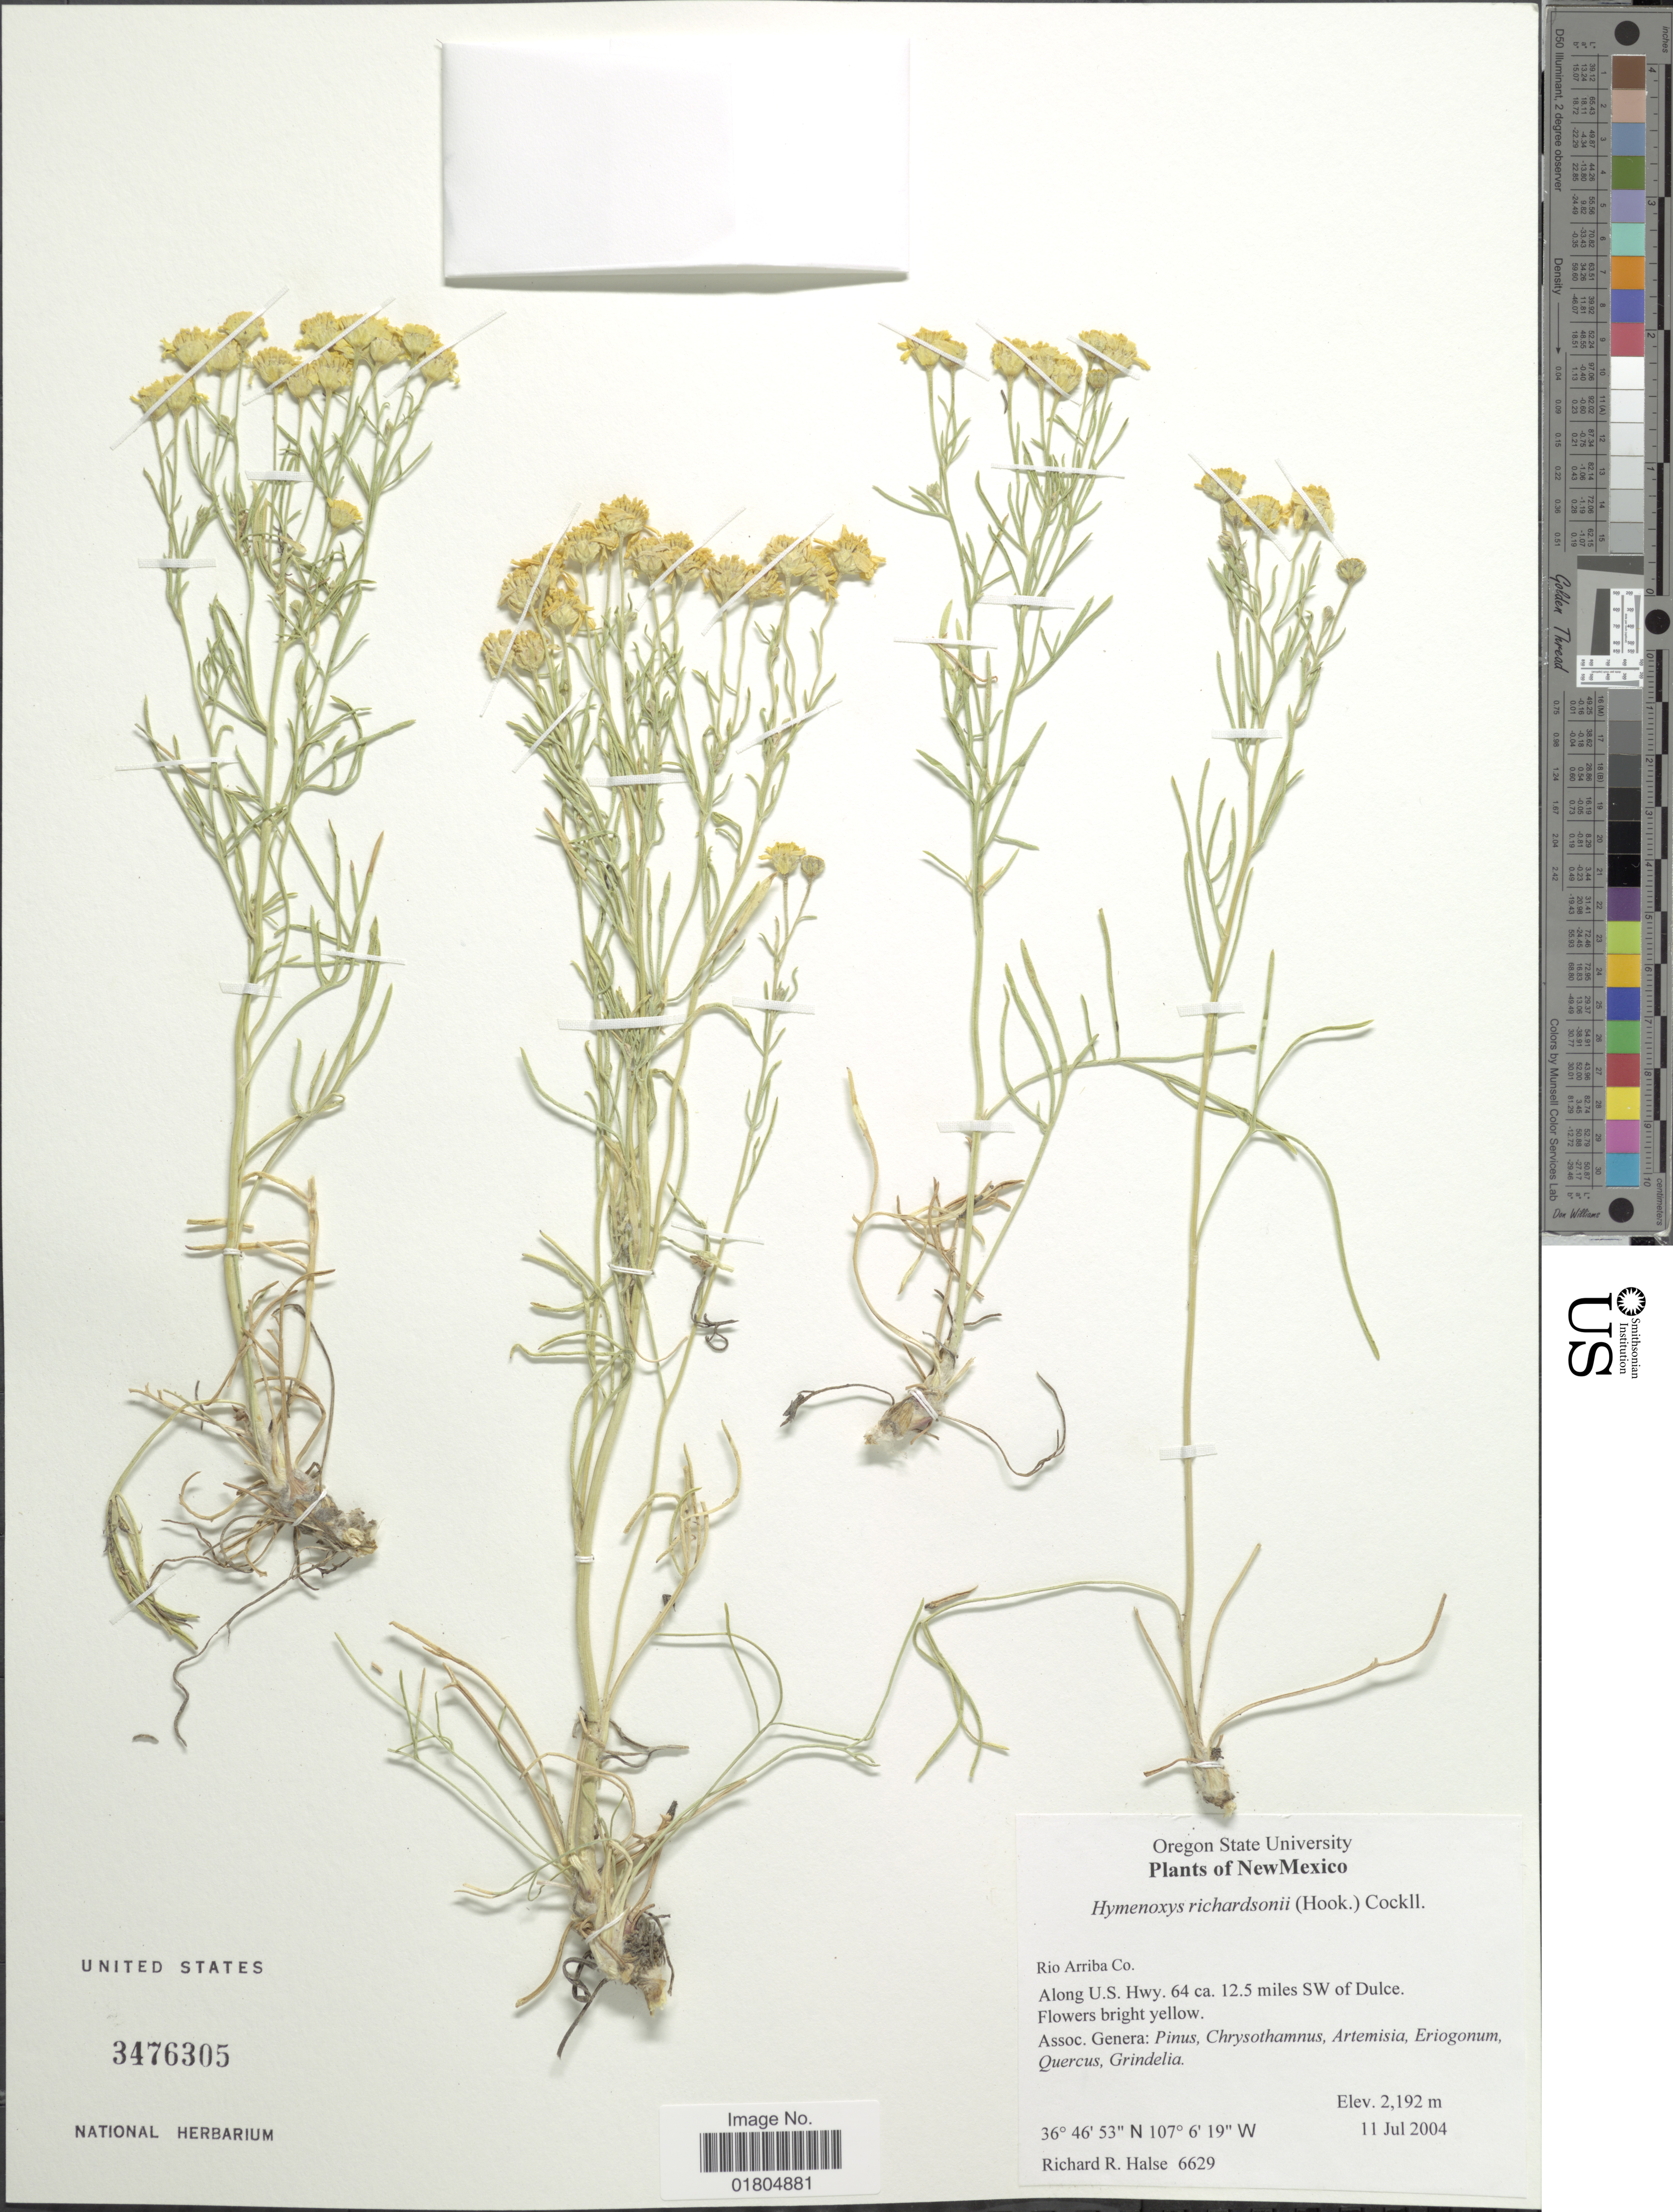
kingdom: Plantae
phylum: Tracheophyta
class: Magnoliopsida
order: Asterales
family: Asteraceae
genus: Hymenoxys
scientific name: Hymenoxys richardsonii var. richardsonii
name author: (Hook.) Cockerell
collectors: R. Halse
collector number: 6629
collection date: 2004-07-11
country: United States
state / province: New Mexico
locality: Rio Arriba Co. Along U.S. Hwy. 64 ca. 12.5 miles SW of Dulce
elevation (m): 2192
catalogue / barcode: US 3476305